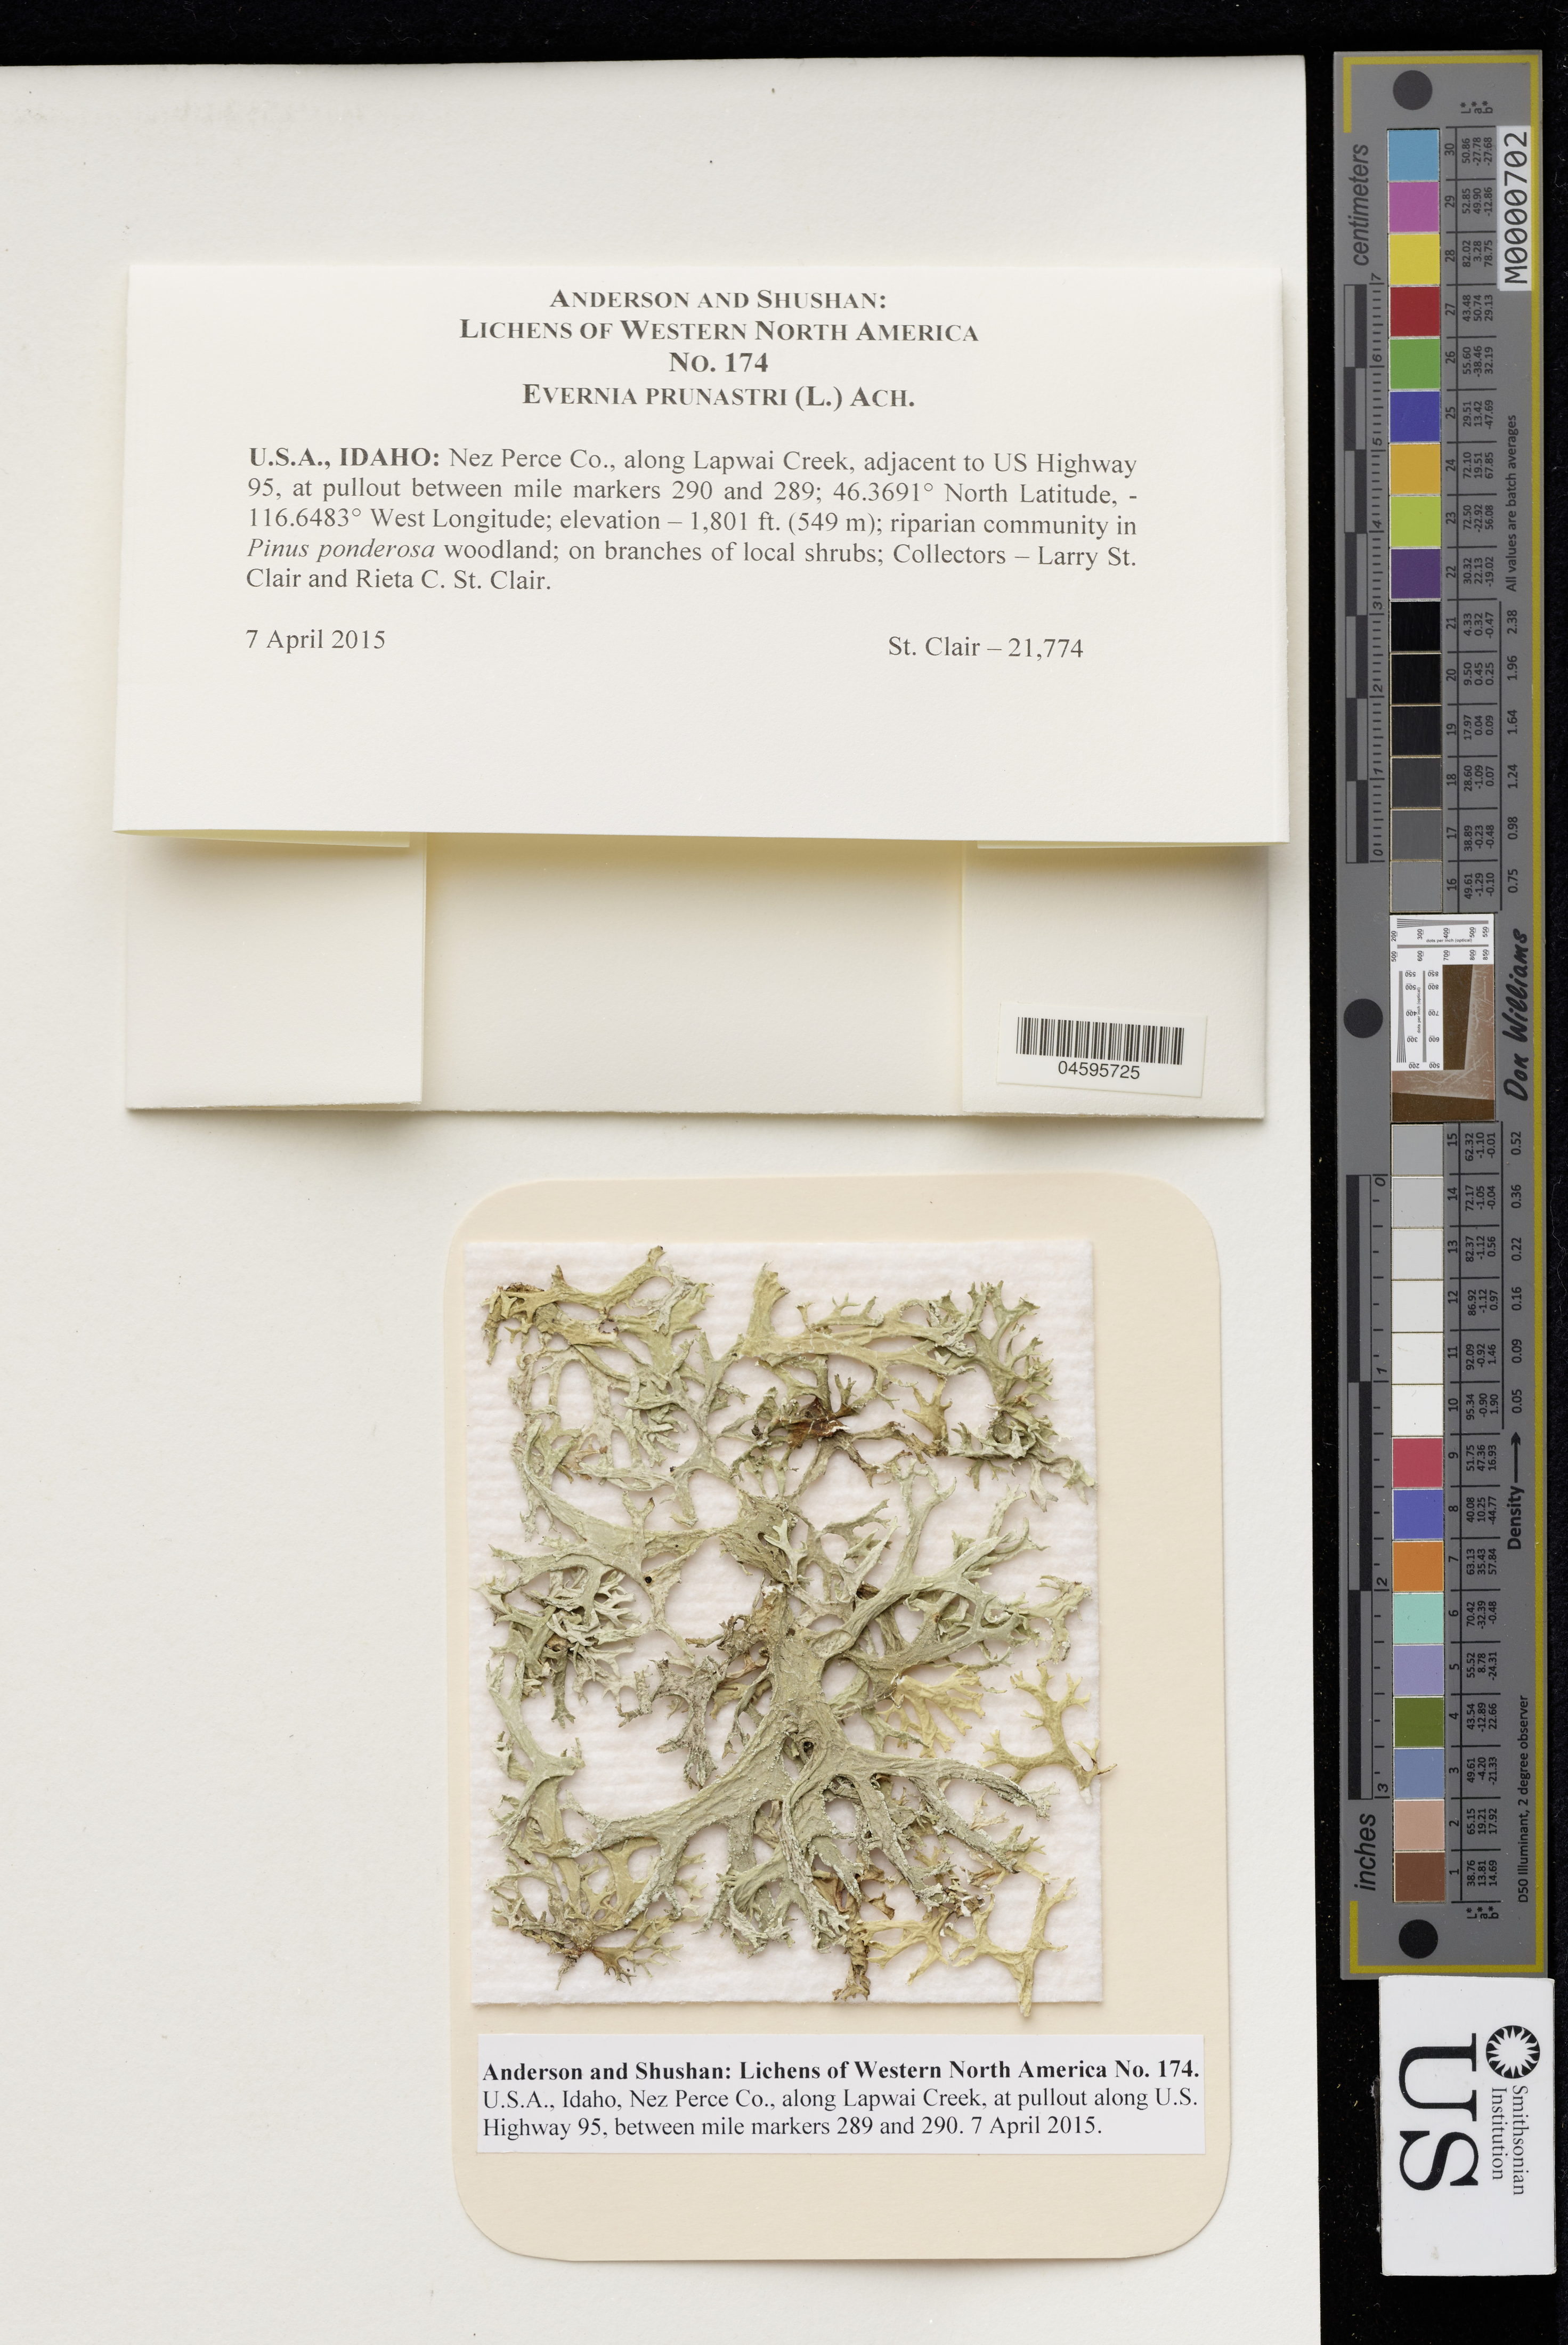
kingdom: Fungi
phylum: Ascomycota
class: Lecanoromycetes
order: Lecanorales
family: Parmeliaceae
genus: Evernia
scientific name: Evernia prunastri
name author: (L.) Ach.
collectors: L.L. St.Clair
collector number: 21774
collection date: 2015-04-07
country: United States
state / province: Idaho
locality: Western North America. Nez Perce Co., along Lapwai Creek, adjacent to US Highway 95, at pullout between mile markers 290.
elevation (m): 549